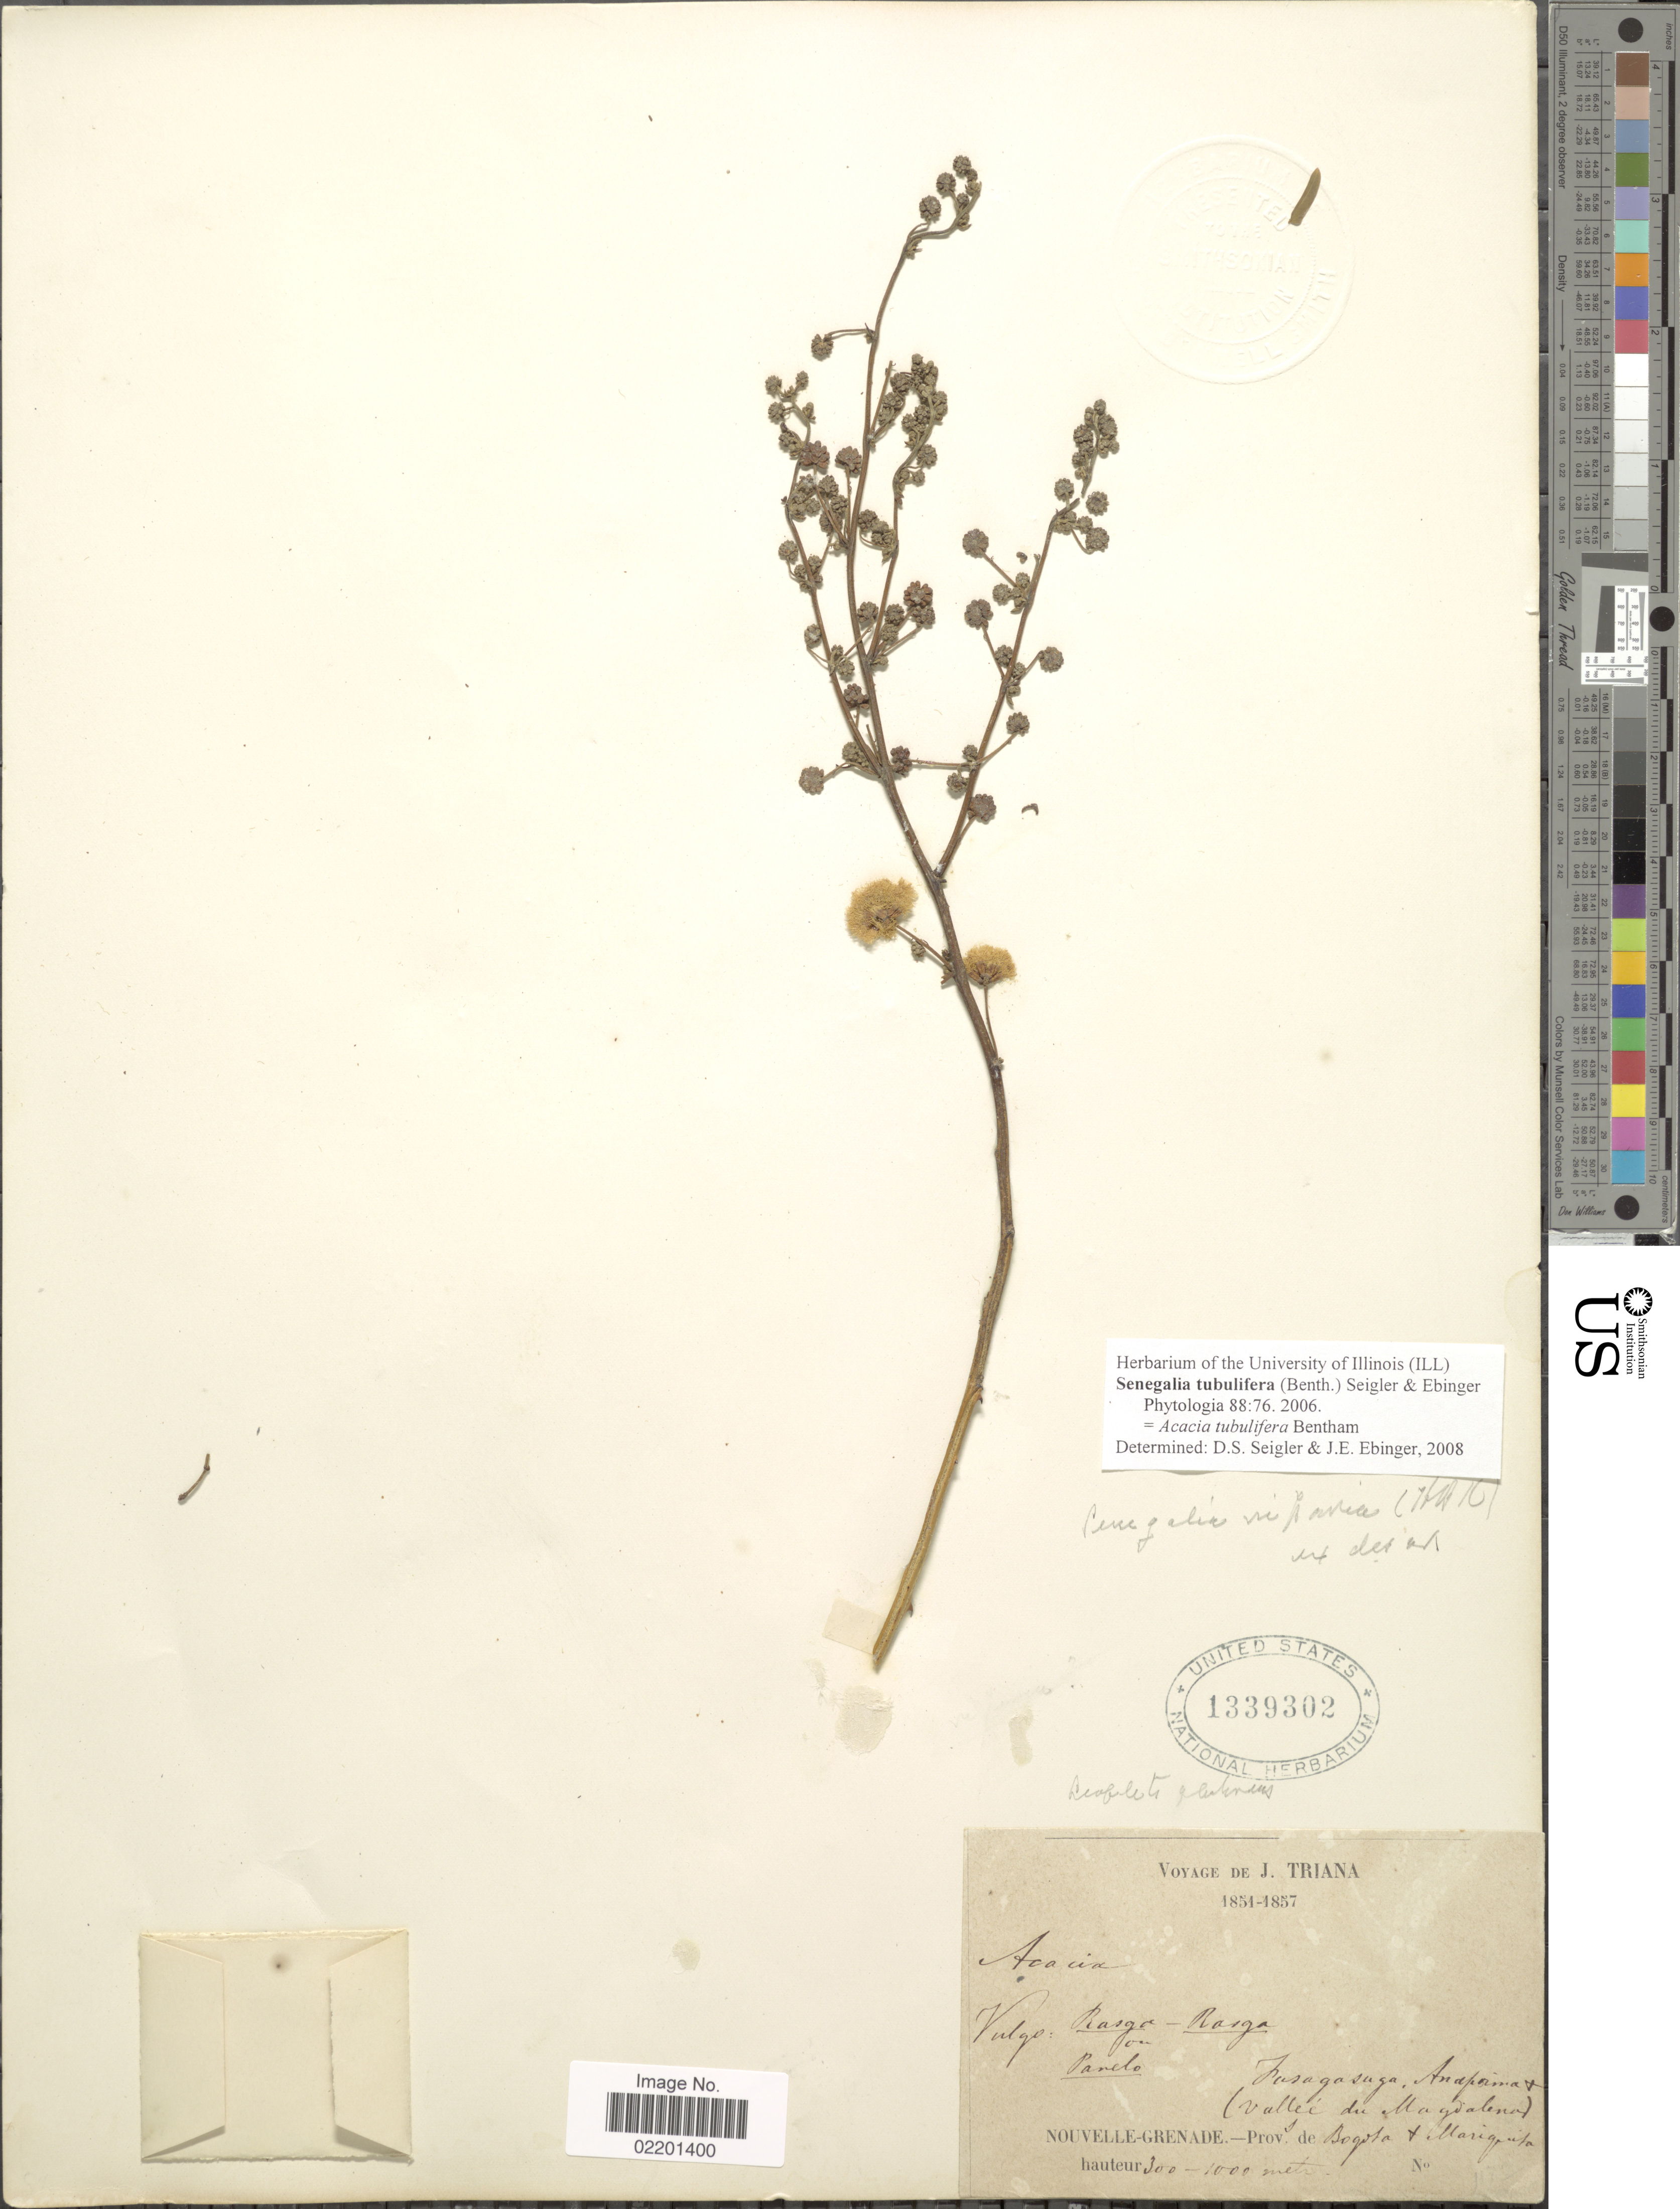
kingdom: Plantae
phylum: Tracheophyta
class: Magnoliopsida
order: Fabales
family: Fabaceae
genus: Senegalia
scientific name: Senegalia tubulifera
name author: (Benth.) Seigler & Ebinger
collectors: J. Triana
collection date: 1854/1857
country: Colombia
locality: Nouvelle-Grenade, Prov. de Bogota and Mariquita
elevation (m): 300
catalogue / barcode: US 1339302